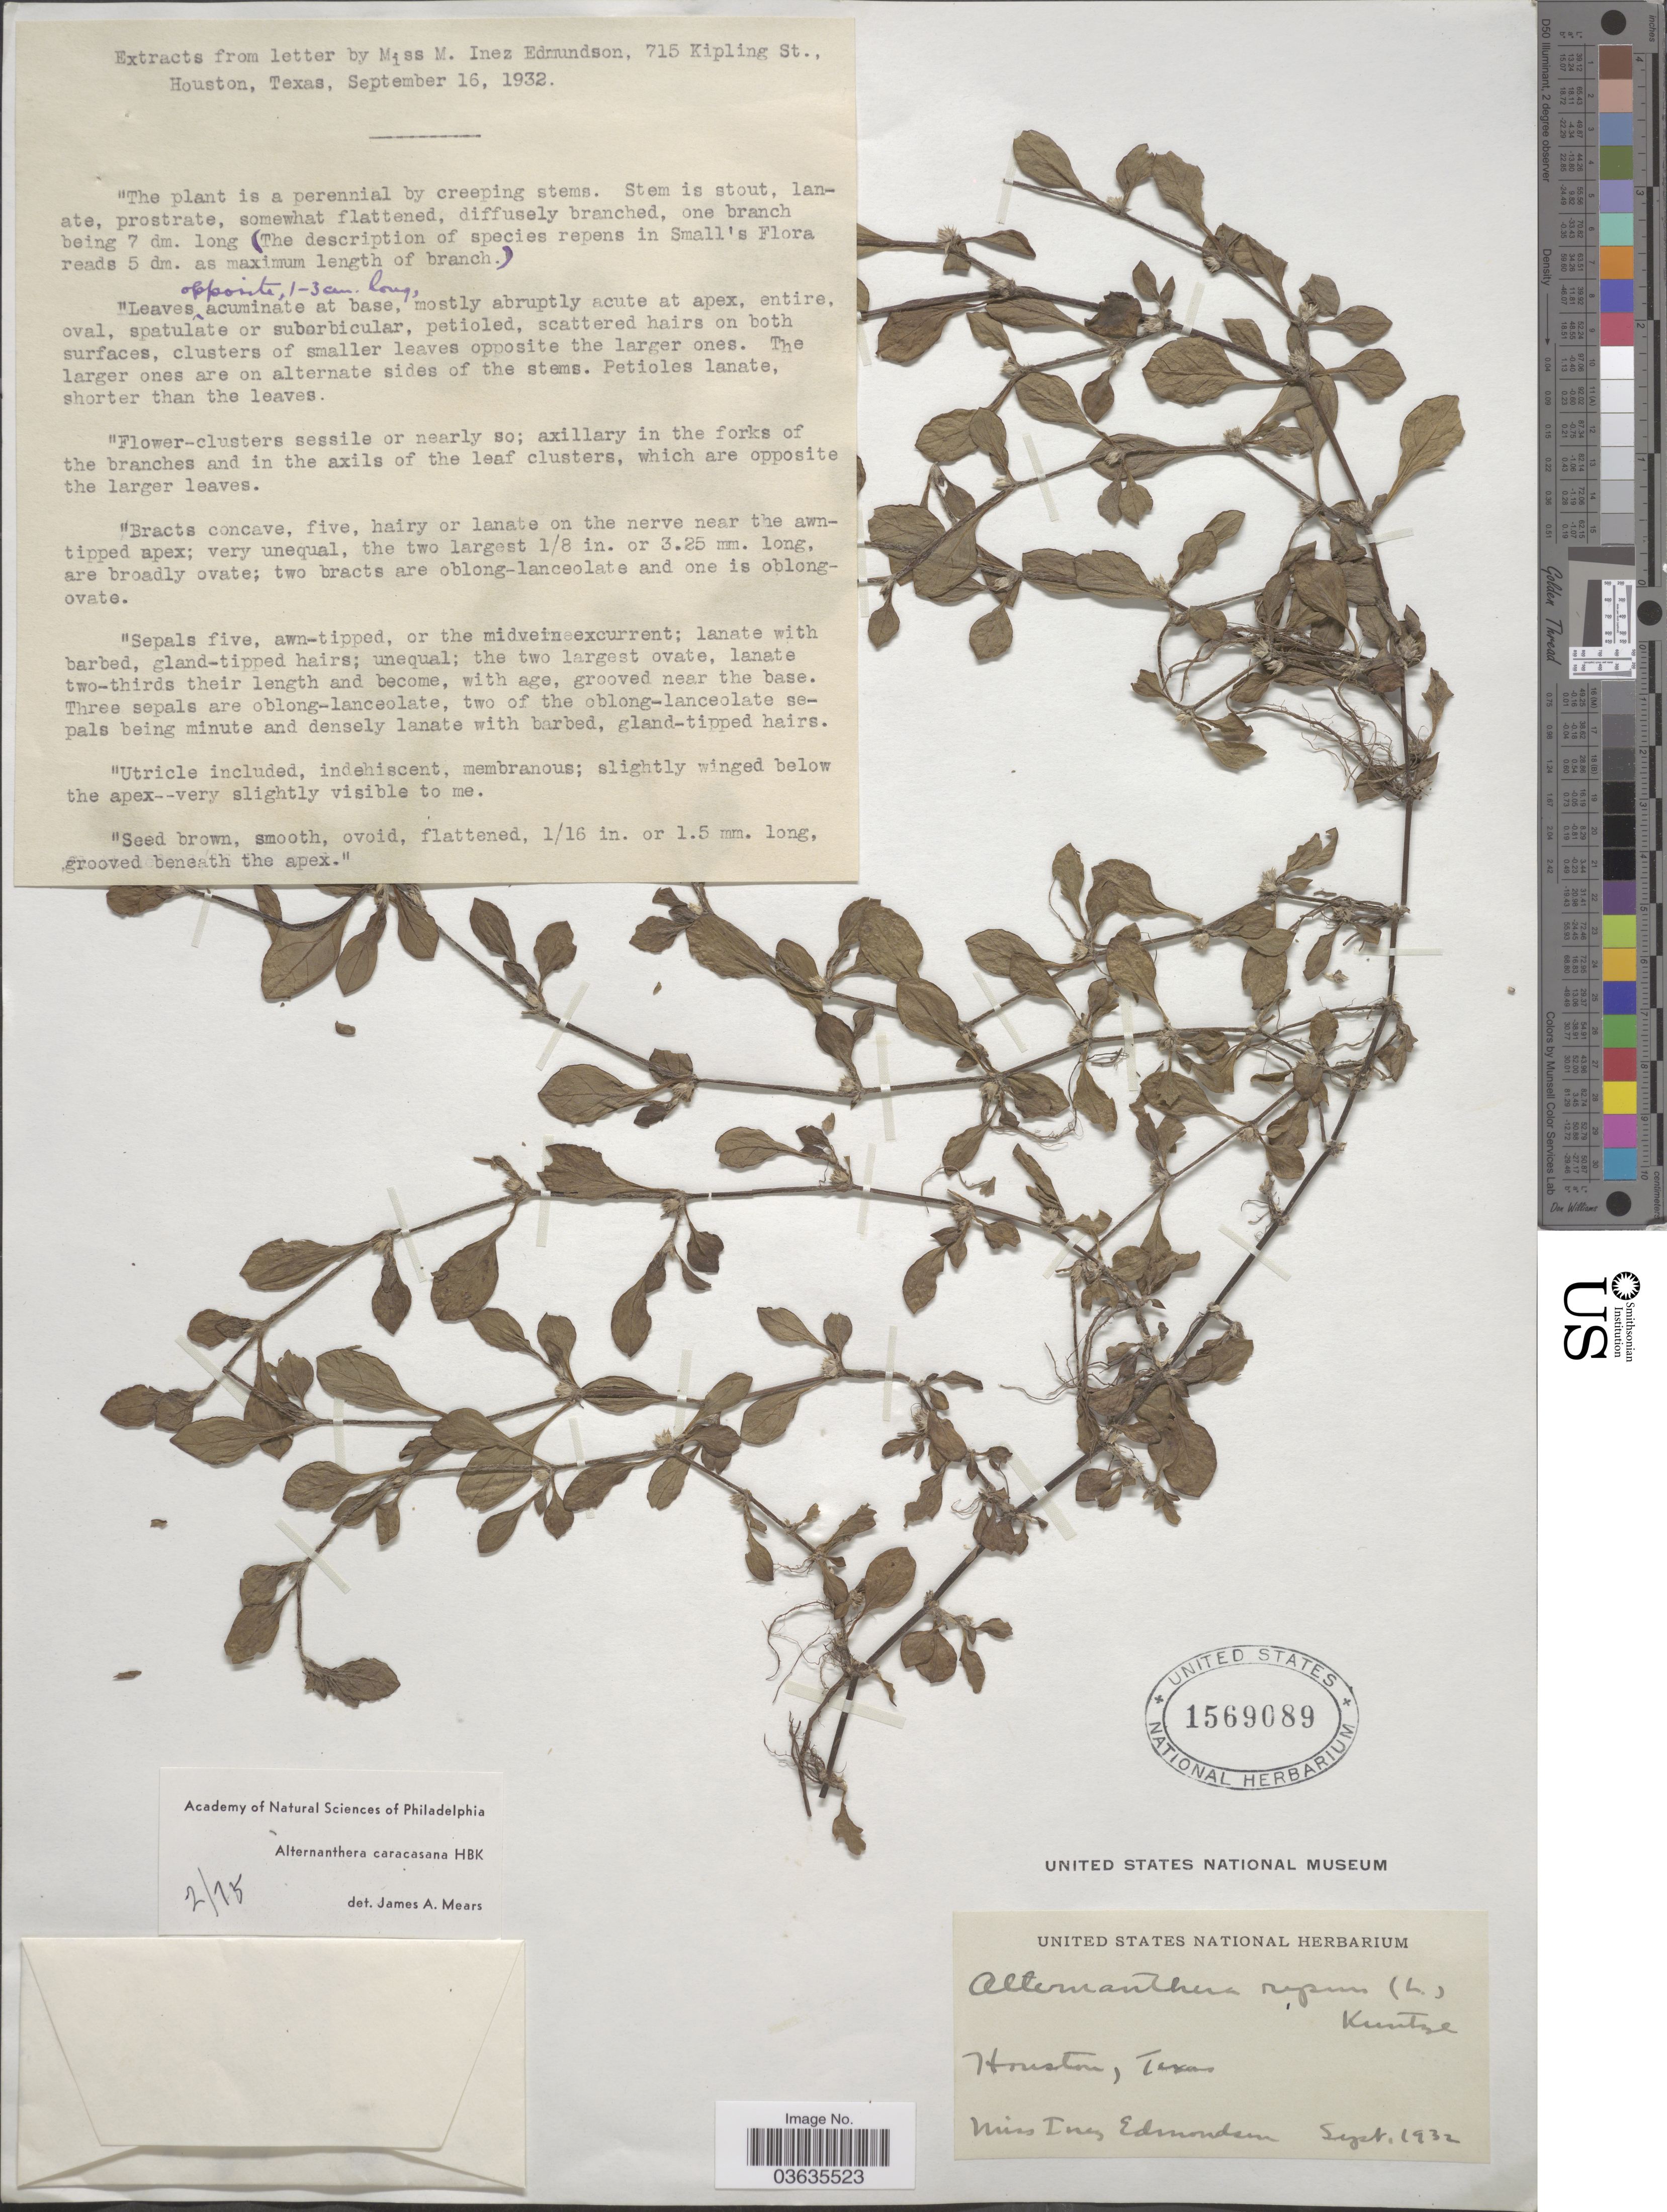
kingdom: Plantae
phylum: Tracheophyta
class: Magnoliopsida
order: Caryophyllales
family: Amaranthaceae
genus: Alternanthera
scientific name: Alternanthera caracasana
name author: Kunth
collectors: I. Edmondson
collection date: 1932-09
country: United States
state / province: Texas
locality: Houston.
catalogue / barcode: US 1569089